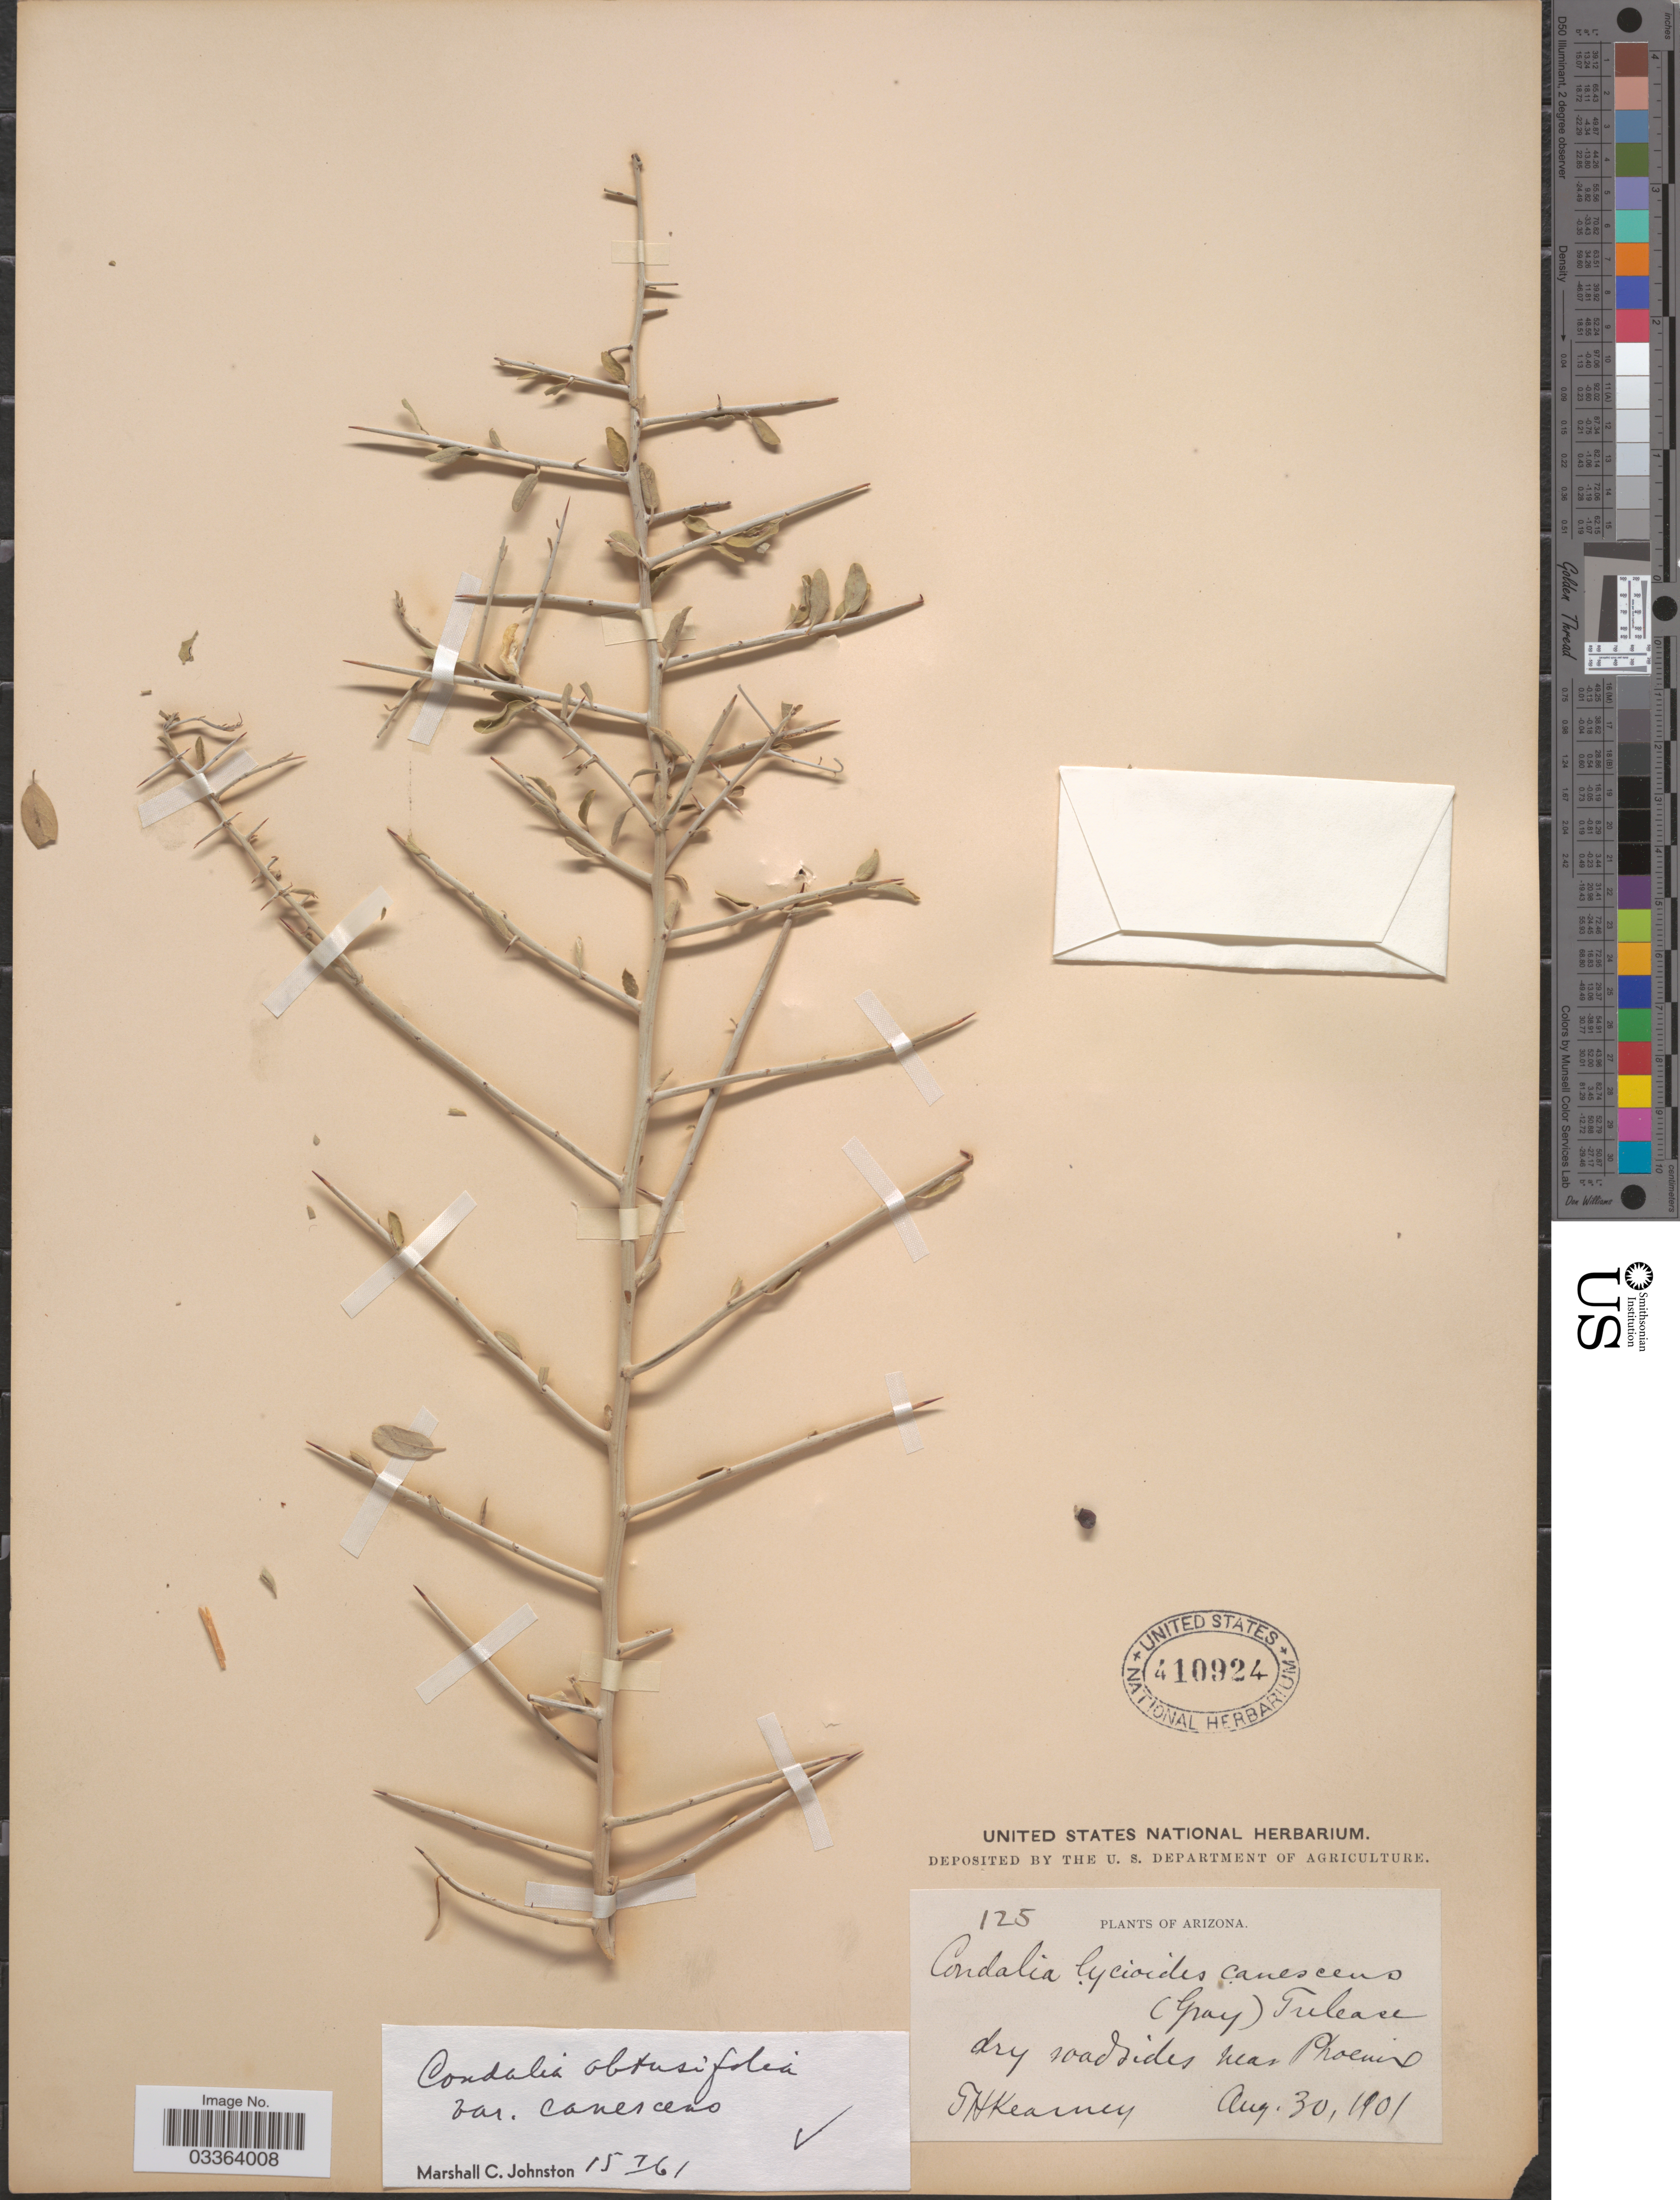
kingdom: Plantae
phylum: Tracheophyta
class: Magnoliopsida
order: Rosales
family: Rhamnaceae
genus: Sarcomphalus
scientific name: Sarcomphalus obtusifolius var. canescens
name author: (A. Gray) Hauenschild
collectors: T. H. Kearney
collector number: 125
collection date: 1901-08-30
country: United States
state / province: Arizona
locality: Dry roadsides near Phoenix.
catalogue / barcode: US 410924